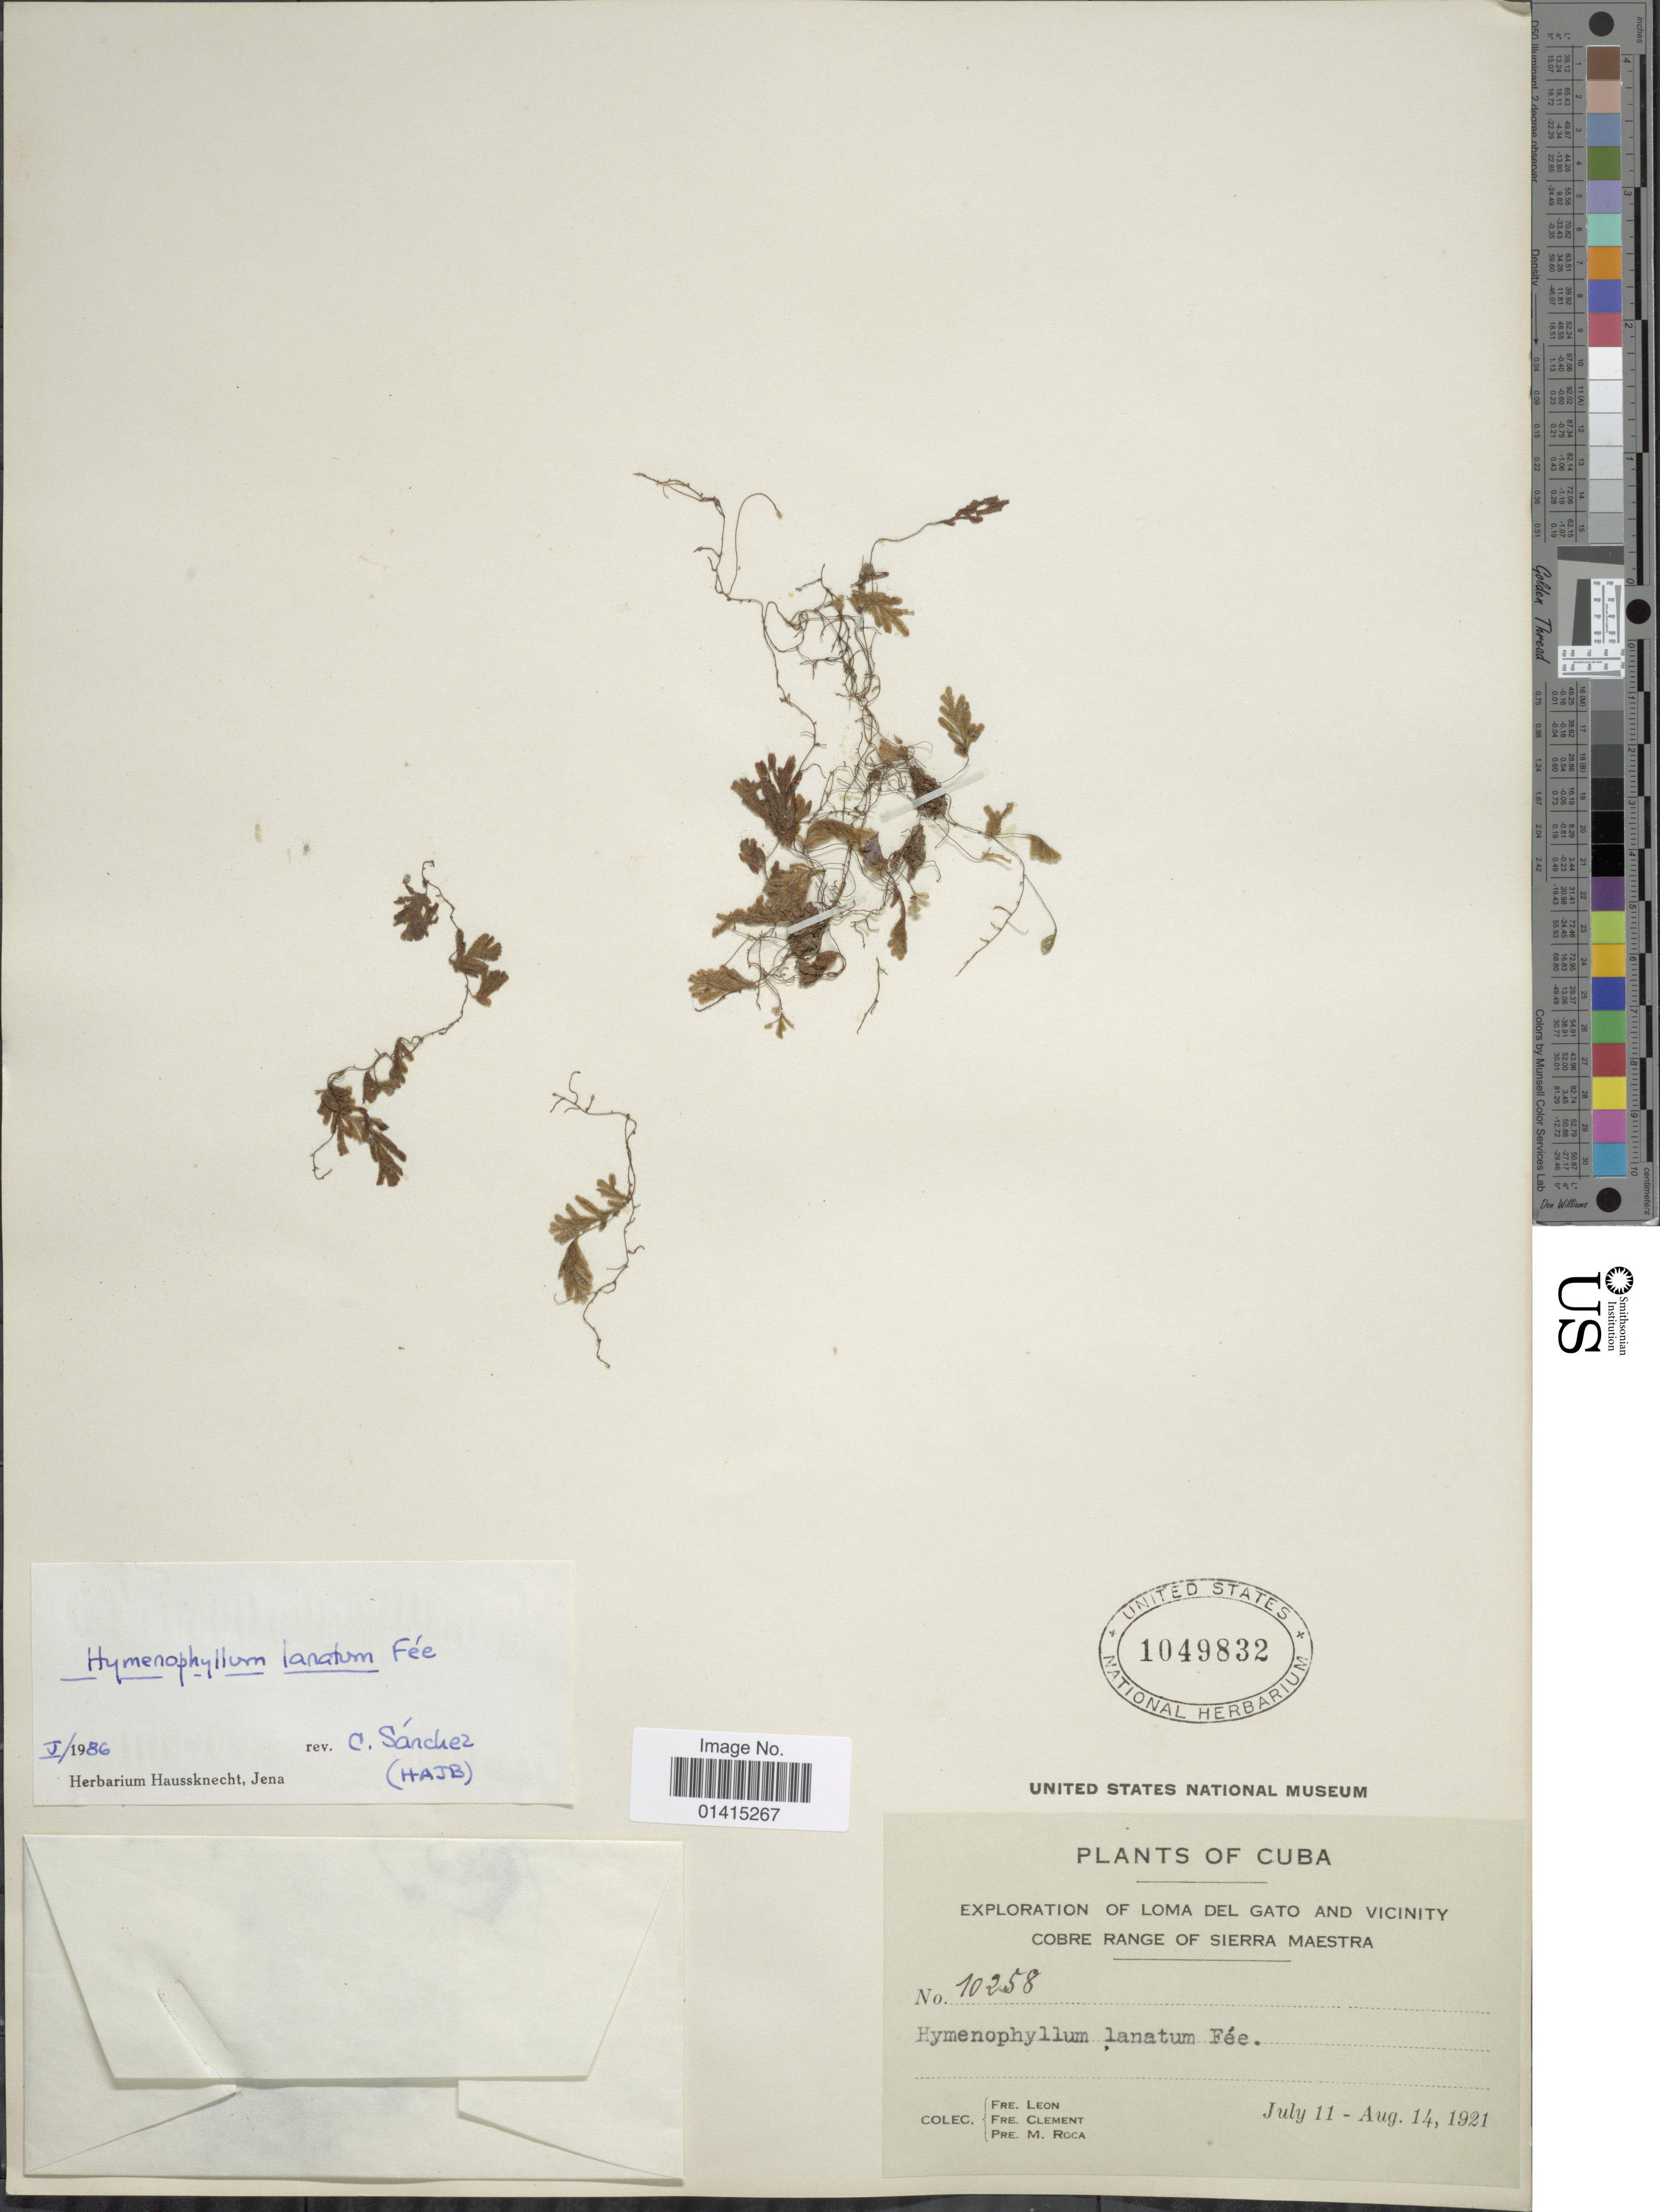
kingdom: Plantae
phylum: Tracheophyta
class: Polypodiopsida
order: Hymenophyllales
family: Hymenophyllaceae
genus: Hymenophyllum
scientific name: Hymenophyllum lanatum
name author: Fée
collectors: F. Leon, B. Clement & P. Roca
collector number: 10258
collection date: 1921-07-11/1921-08-14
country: Cuba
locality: Exploration of Loma del Gato and vicinity Cobre Range of Sierra maestra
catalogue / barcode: US 1049832